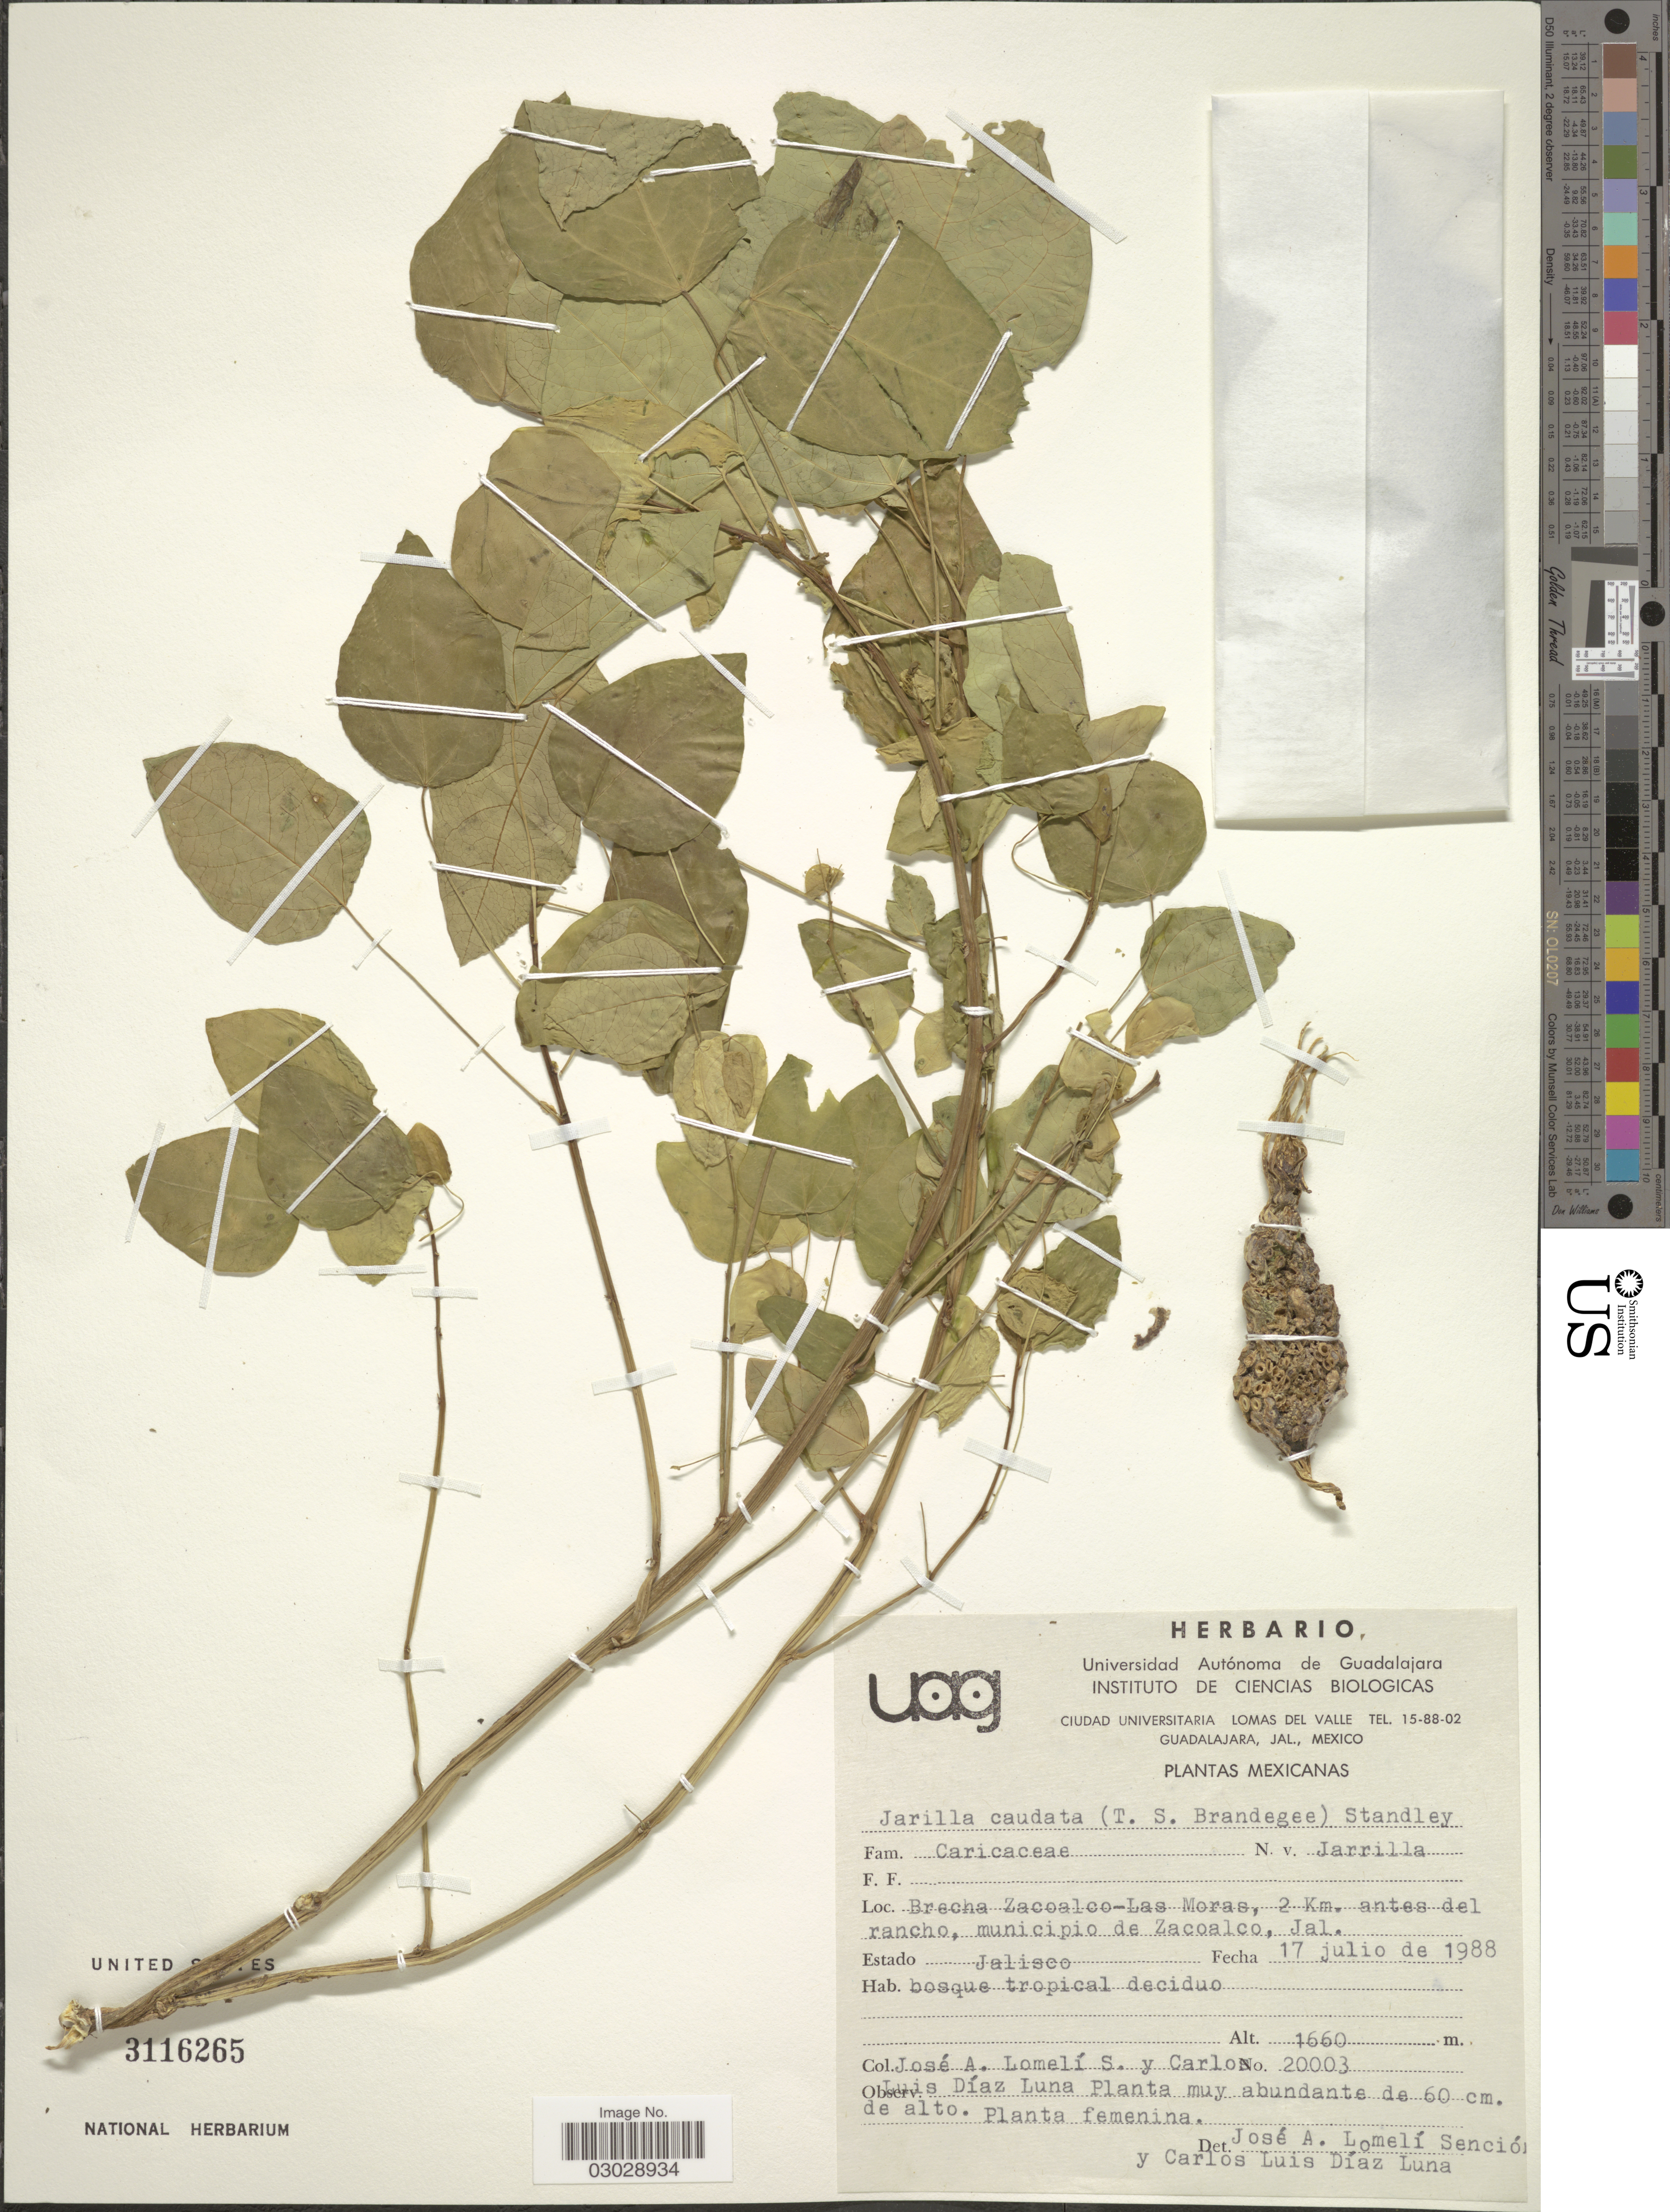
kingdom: Plantae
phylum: Tracheophyta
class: Magnoliopsida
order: Brassicales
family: Caricaceae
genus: Jarilla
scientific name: Jarilla caudata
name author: (Brandegee) Standl.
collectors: J. Lomelí S. & Diaz L., C.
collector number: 20003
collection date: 1988-07-17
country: Mexico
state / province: Jalisco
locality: Brecha Zacoalco-Las Moras, 2 Km. antes del rancho, municipio de Zacoalco, Jal.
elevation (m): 1660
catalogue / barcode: US 3116265